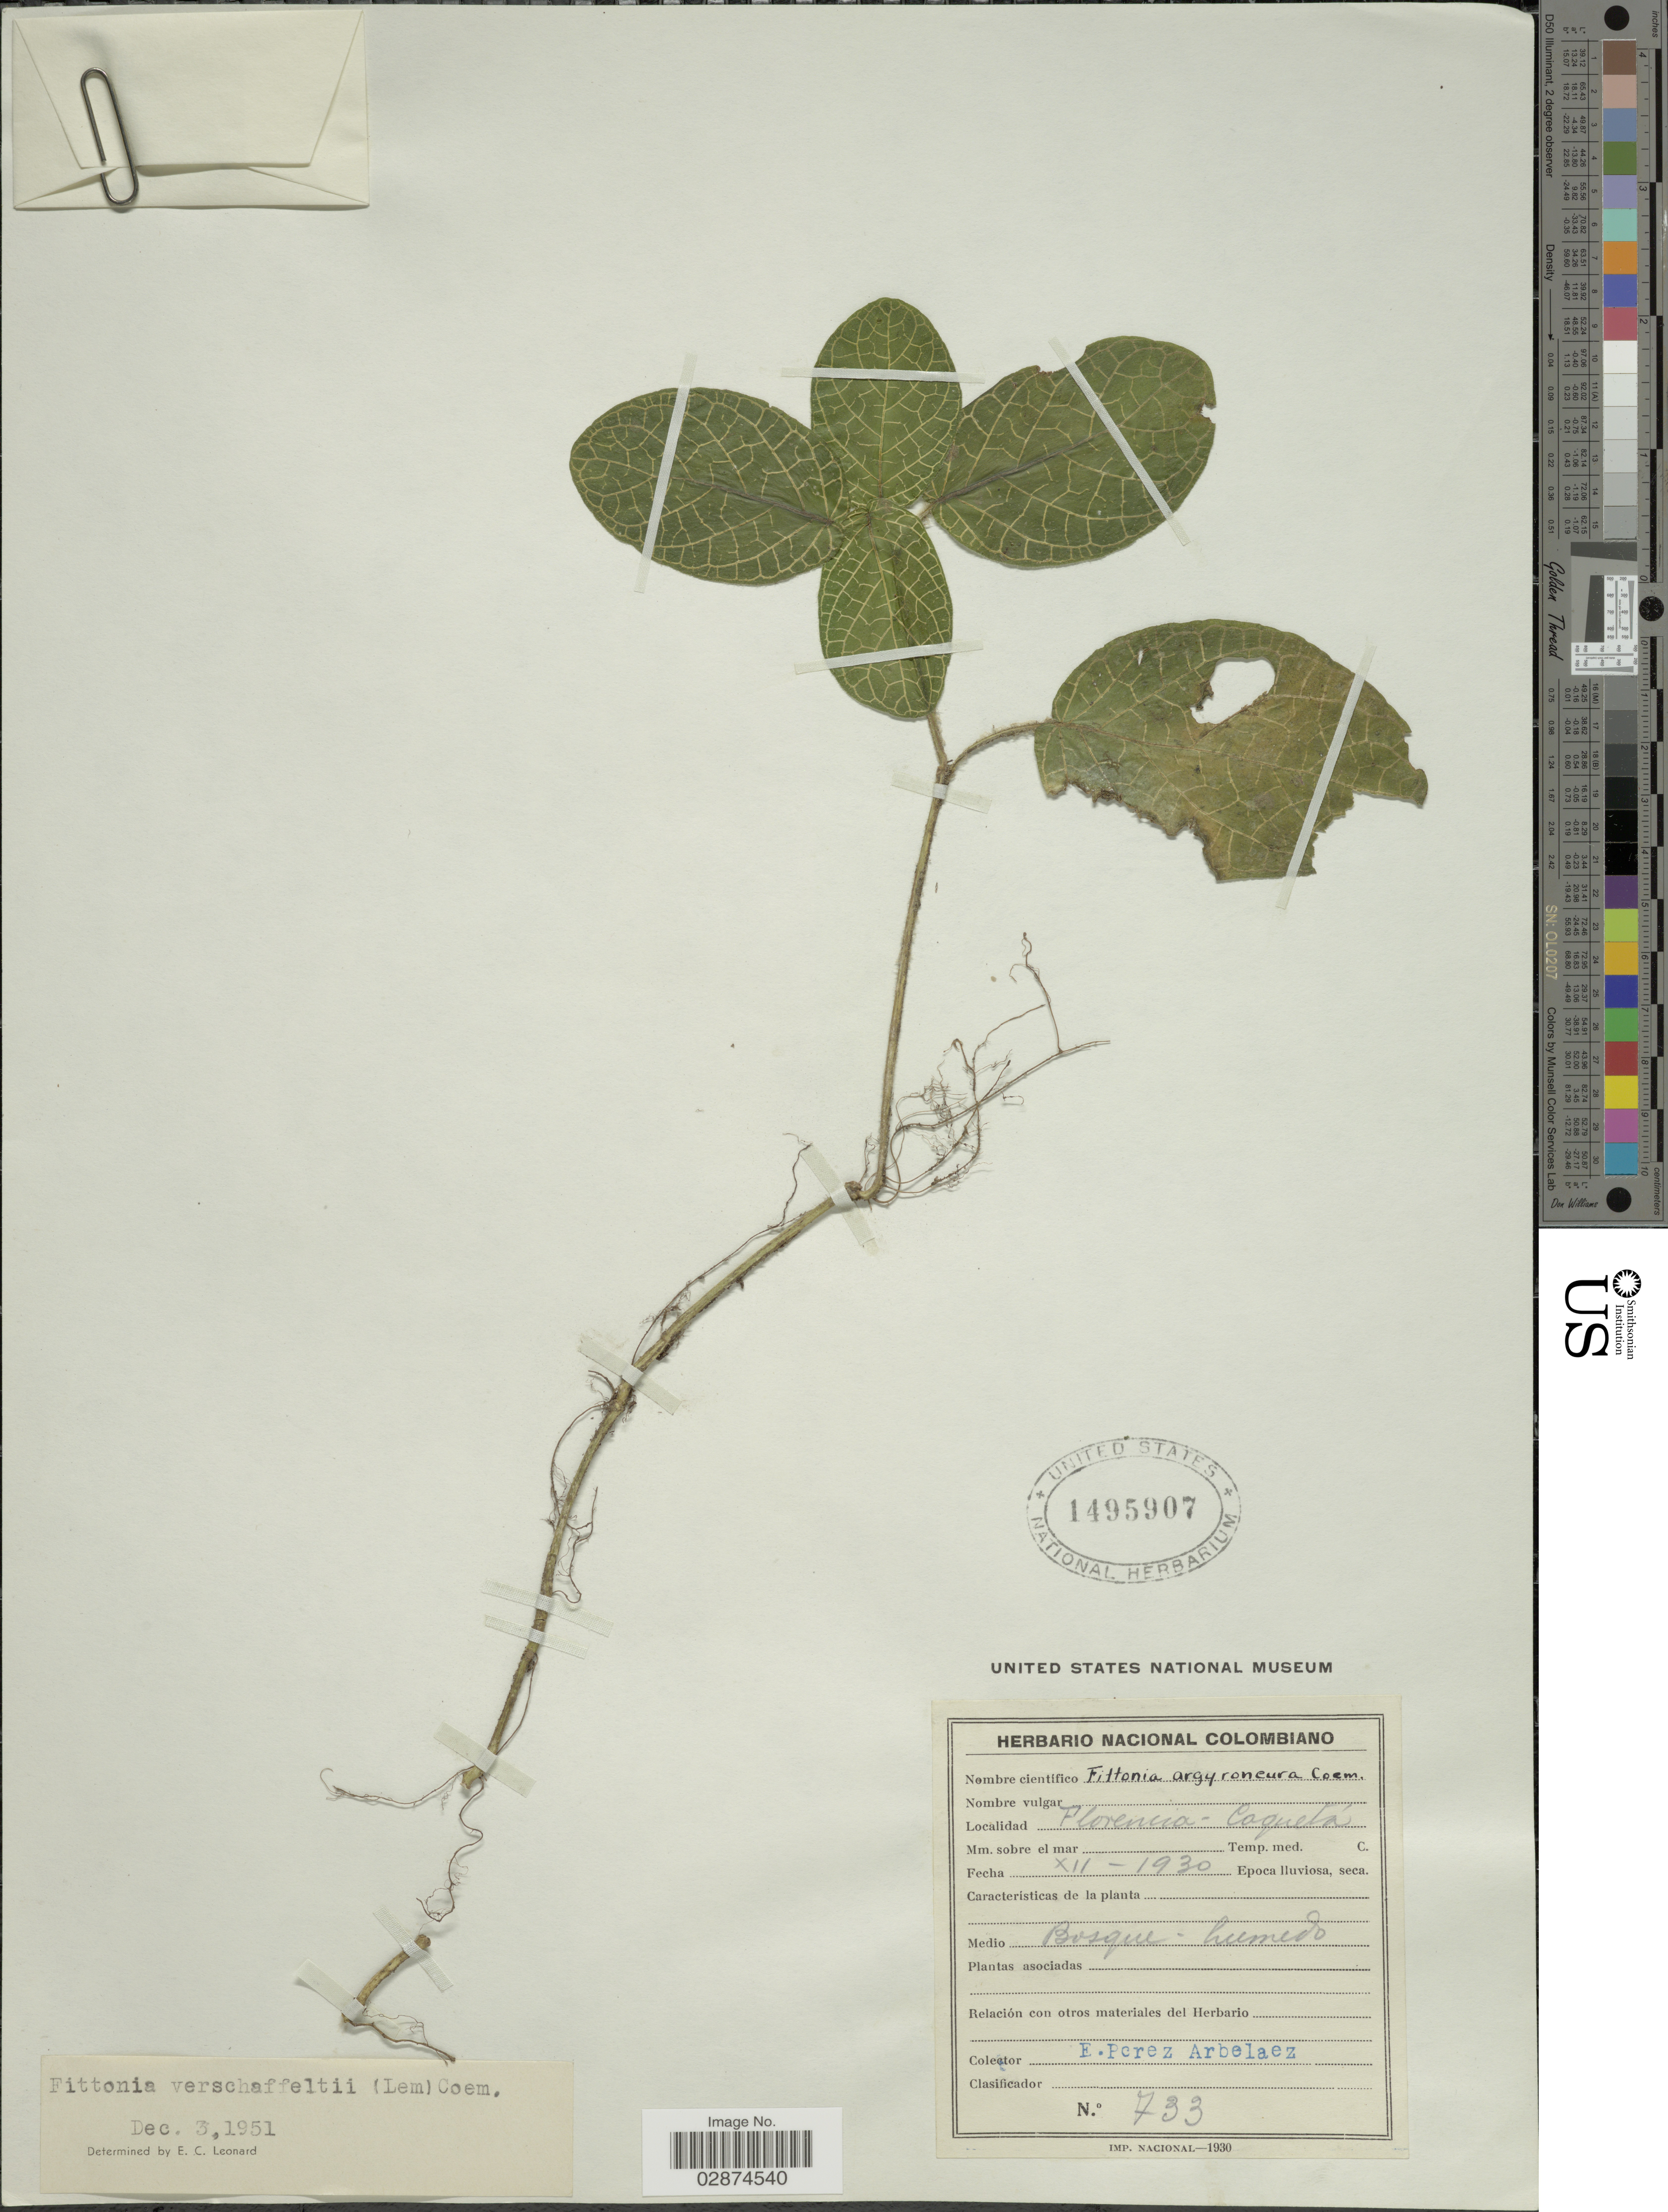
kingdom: Plantae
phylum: Tracheophyta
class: Magnoliopsida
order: Lamiales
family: Acanthaceae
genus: Fittonia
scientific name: Fittonia albivenis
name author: (Lindl. ex Veitch) Brummitt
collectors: E. Pérez Arbeláez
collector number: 733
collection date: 1930-12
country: Colombia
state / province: Caquetá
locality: Florencia.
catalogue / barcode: US 1495907